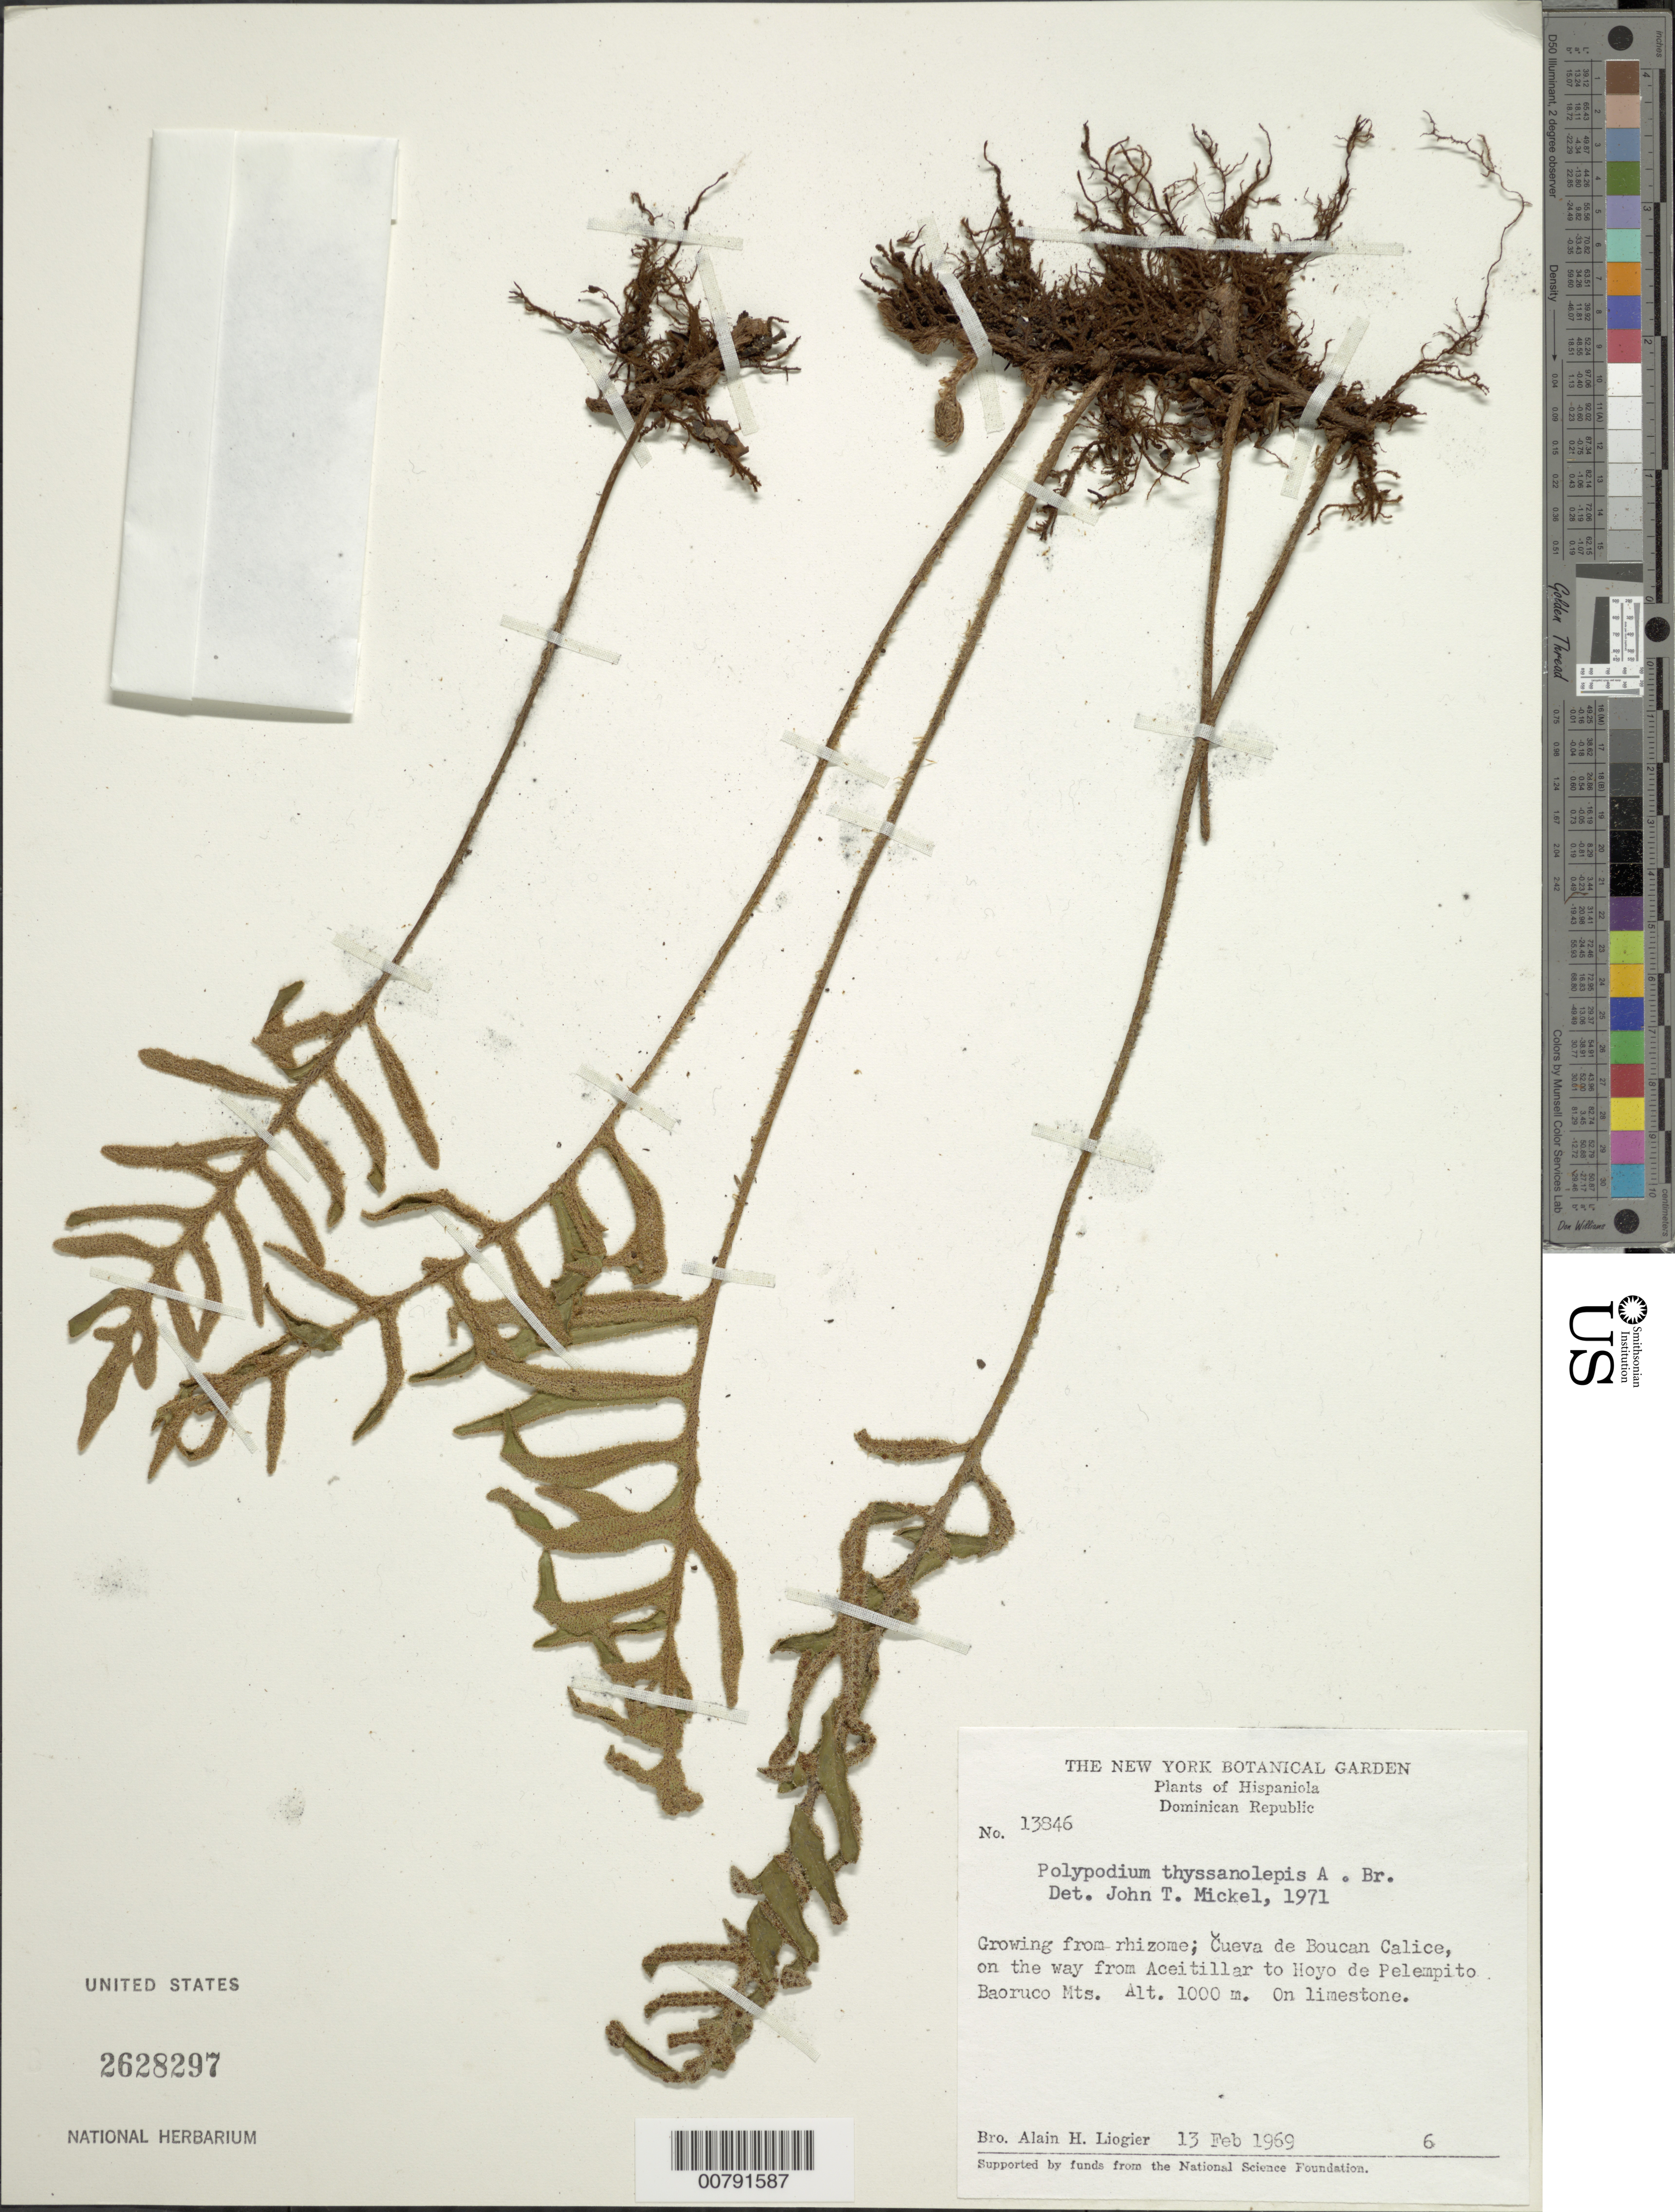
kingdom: Plantae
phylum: Tracheophyta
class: Polypodiopsida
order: Polypodiales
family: Polypodiaceae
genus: Pleopeltis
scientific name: Pleopeltis thyssanolepis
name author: (A. Braun ex Klotzsch) E.G. Andrews & Windham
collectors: A. H. Liogier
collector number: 13846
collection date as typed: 13 Feb 1969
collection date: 1969-02-13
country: Dominican Republic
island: Hispaniola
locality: Cueva de Boucan Calice, from Aceitillar to Hoyo de Pelempito, Baoruco Mts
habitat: On limestone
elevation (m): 1000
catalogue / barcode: US 2628297